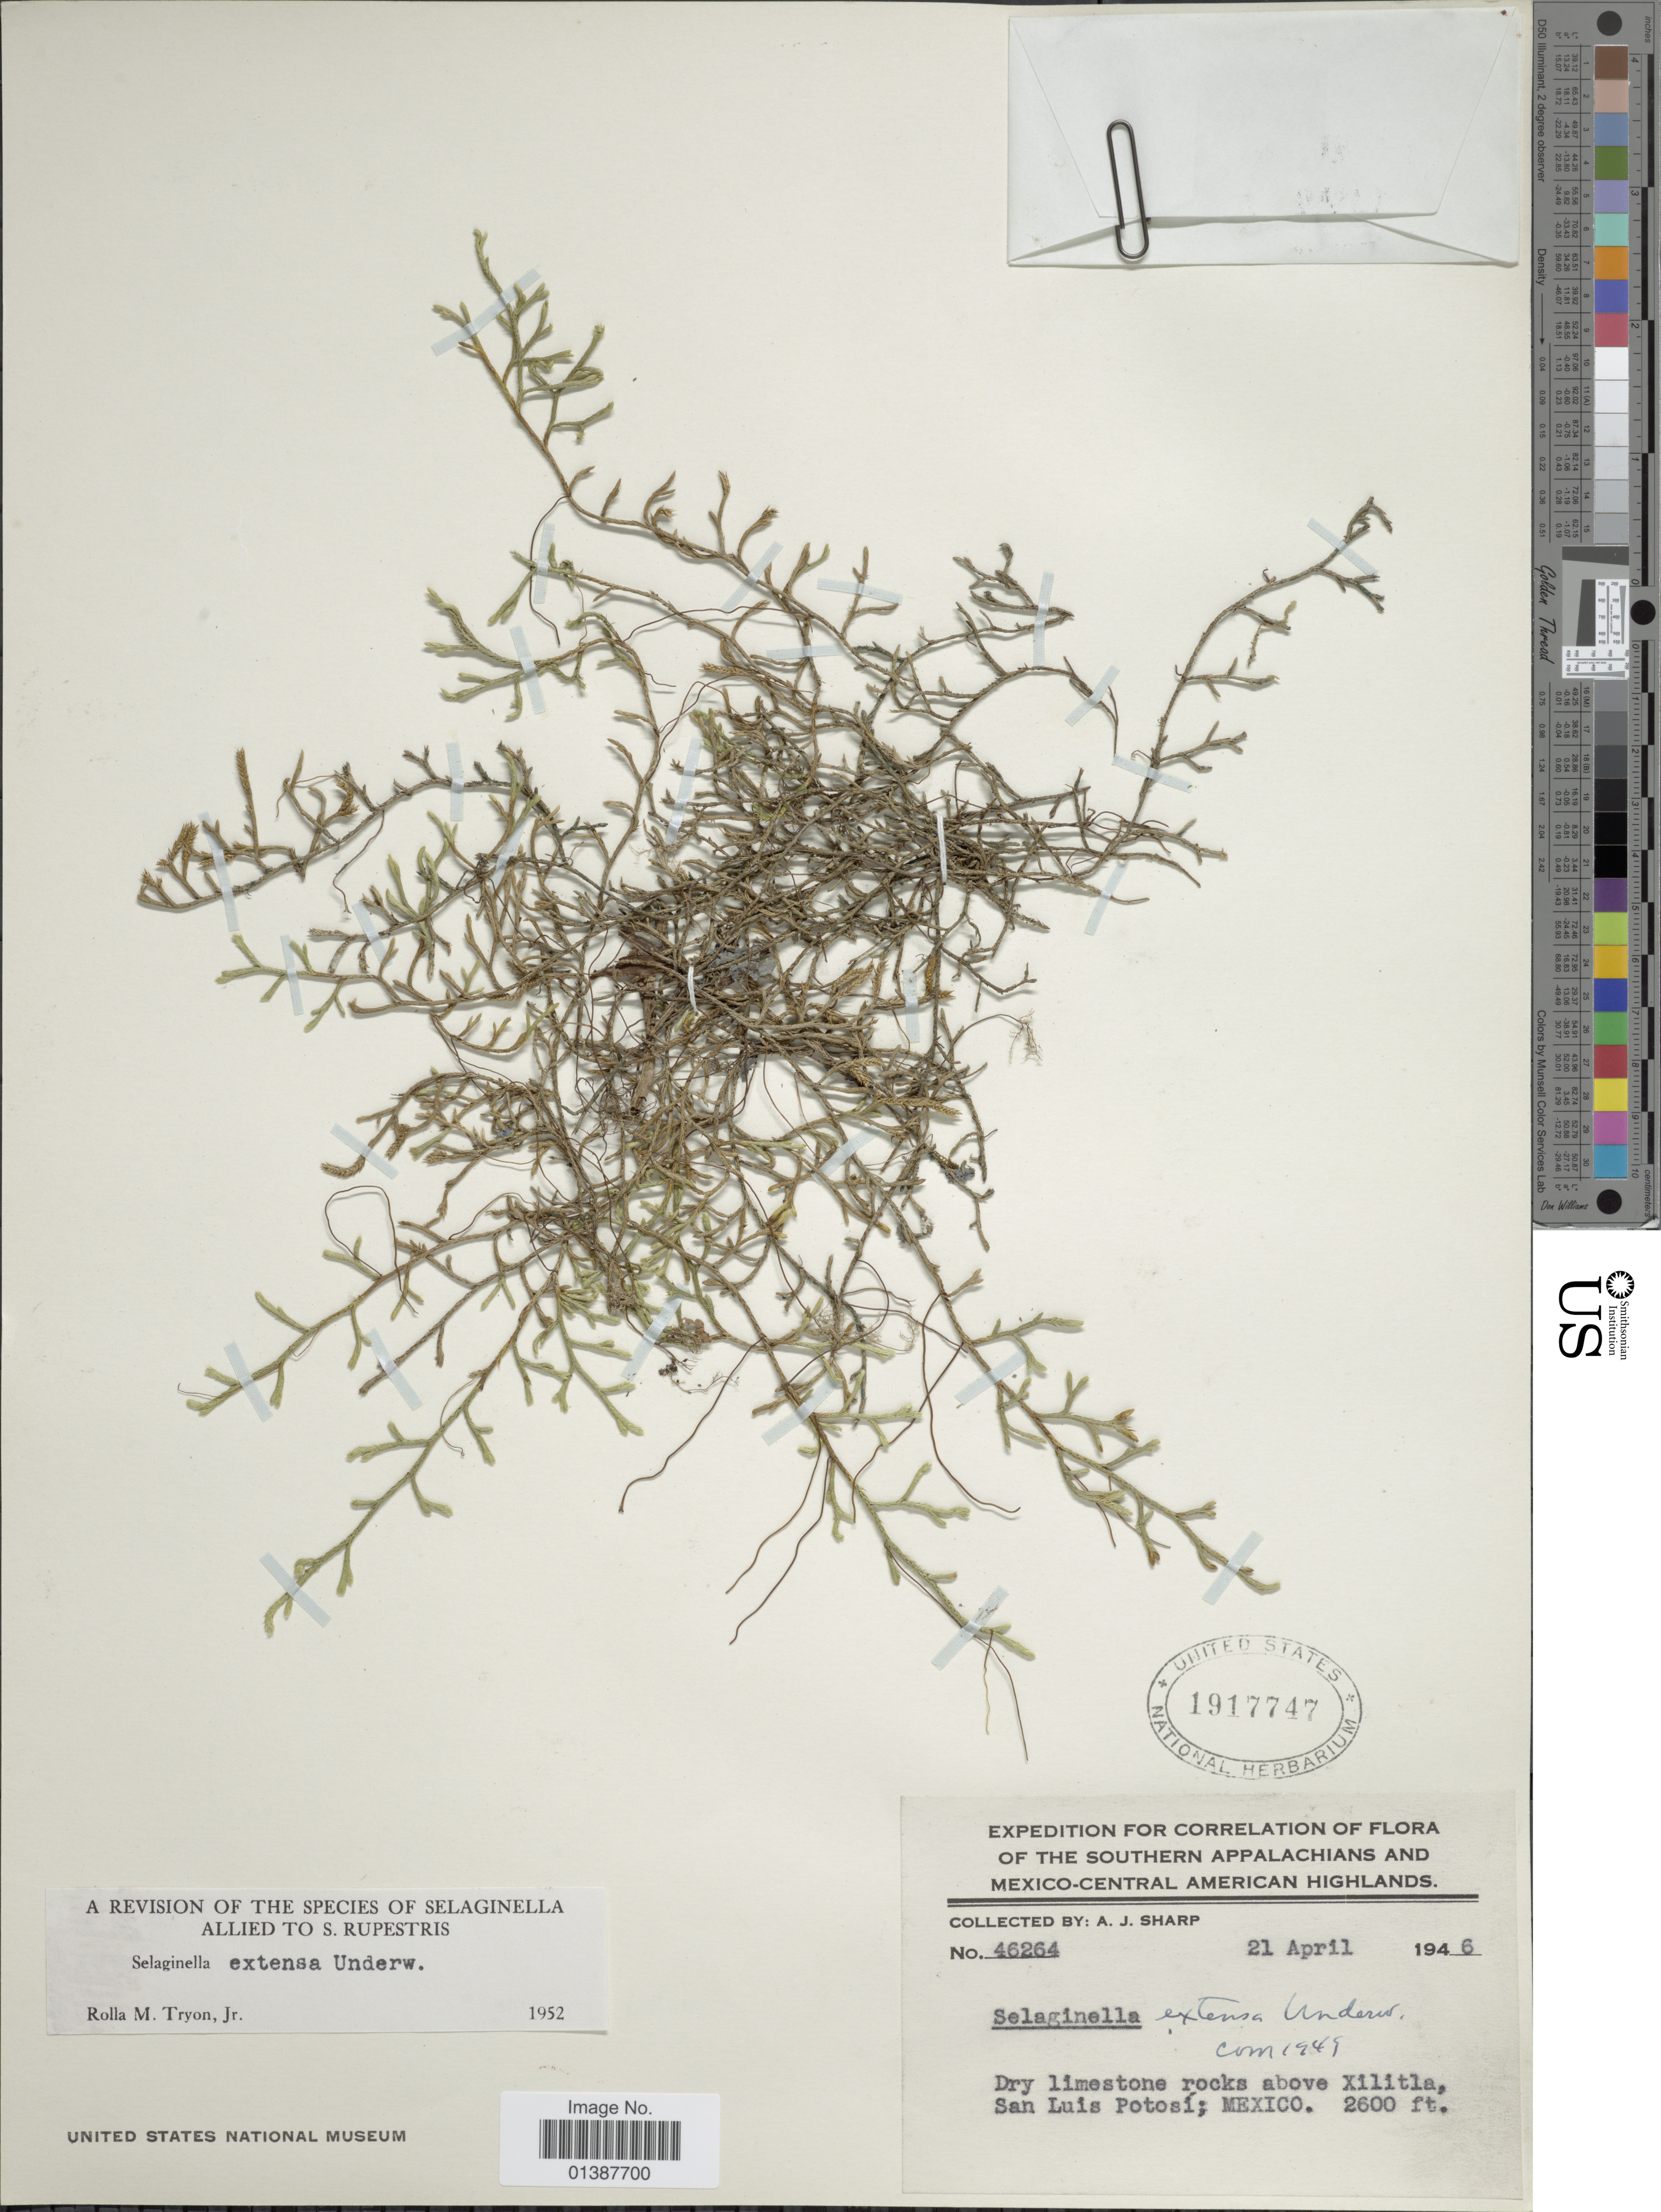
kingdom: Plantae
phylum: Tracheophyta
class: Lycopodiopsida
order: Selaginellales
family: Selaginellaceae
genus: Selaginella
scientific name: Selaginella extensa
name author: Underw.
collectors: A. J. Sharp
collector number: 46264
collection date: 1946-04-21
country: Mexico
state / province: San Luis Potosí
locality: Dry limestone rocks above Xilitla, Southern Appalachians and Mexico-Central American Highlands.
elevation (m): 792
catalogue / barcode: US 1917747